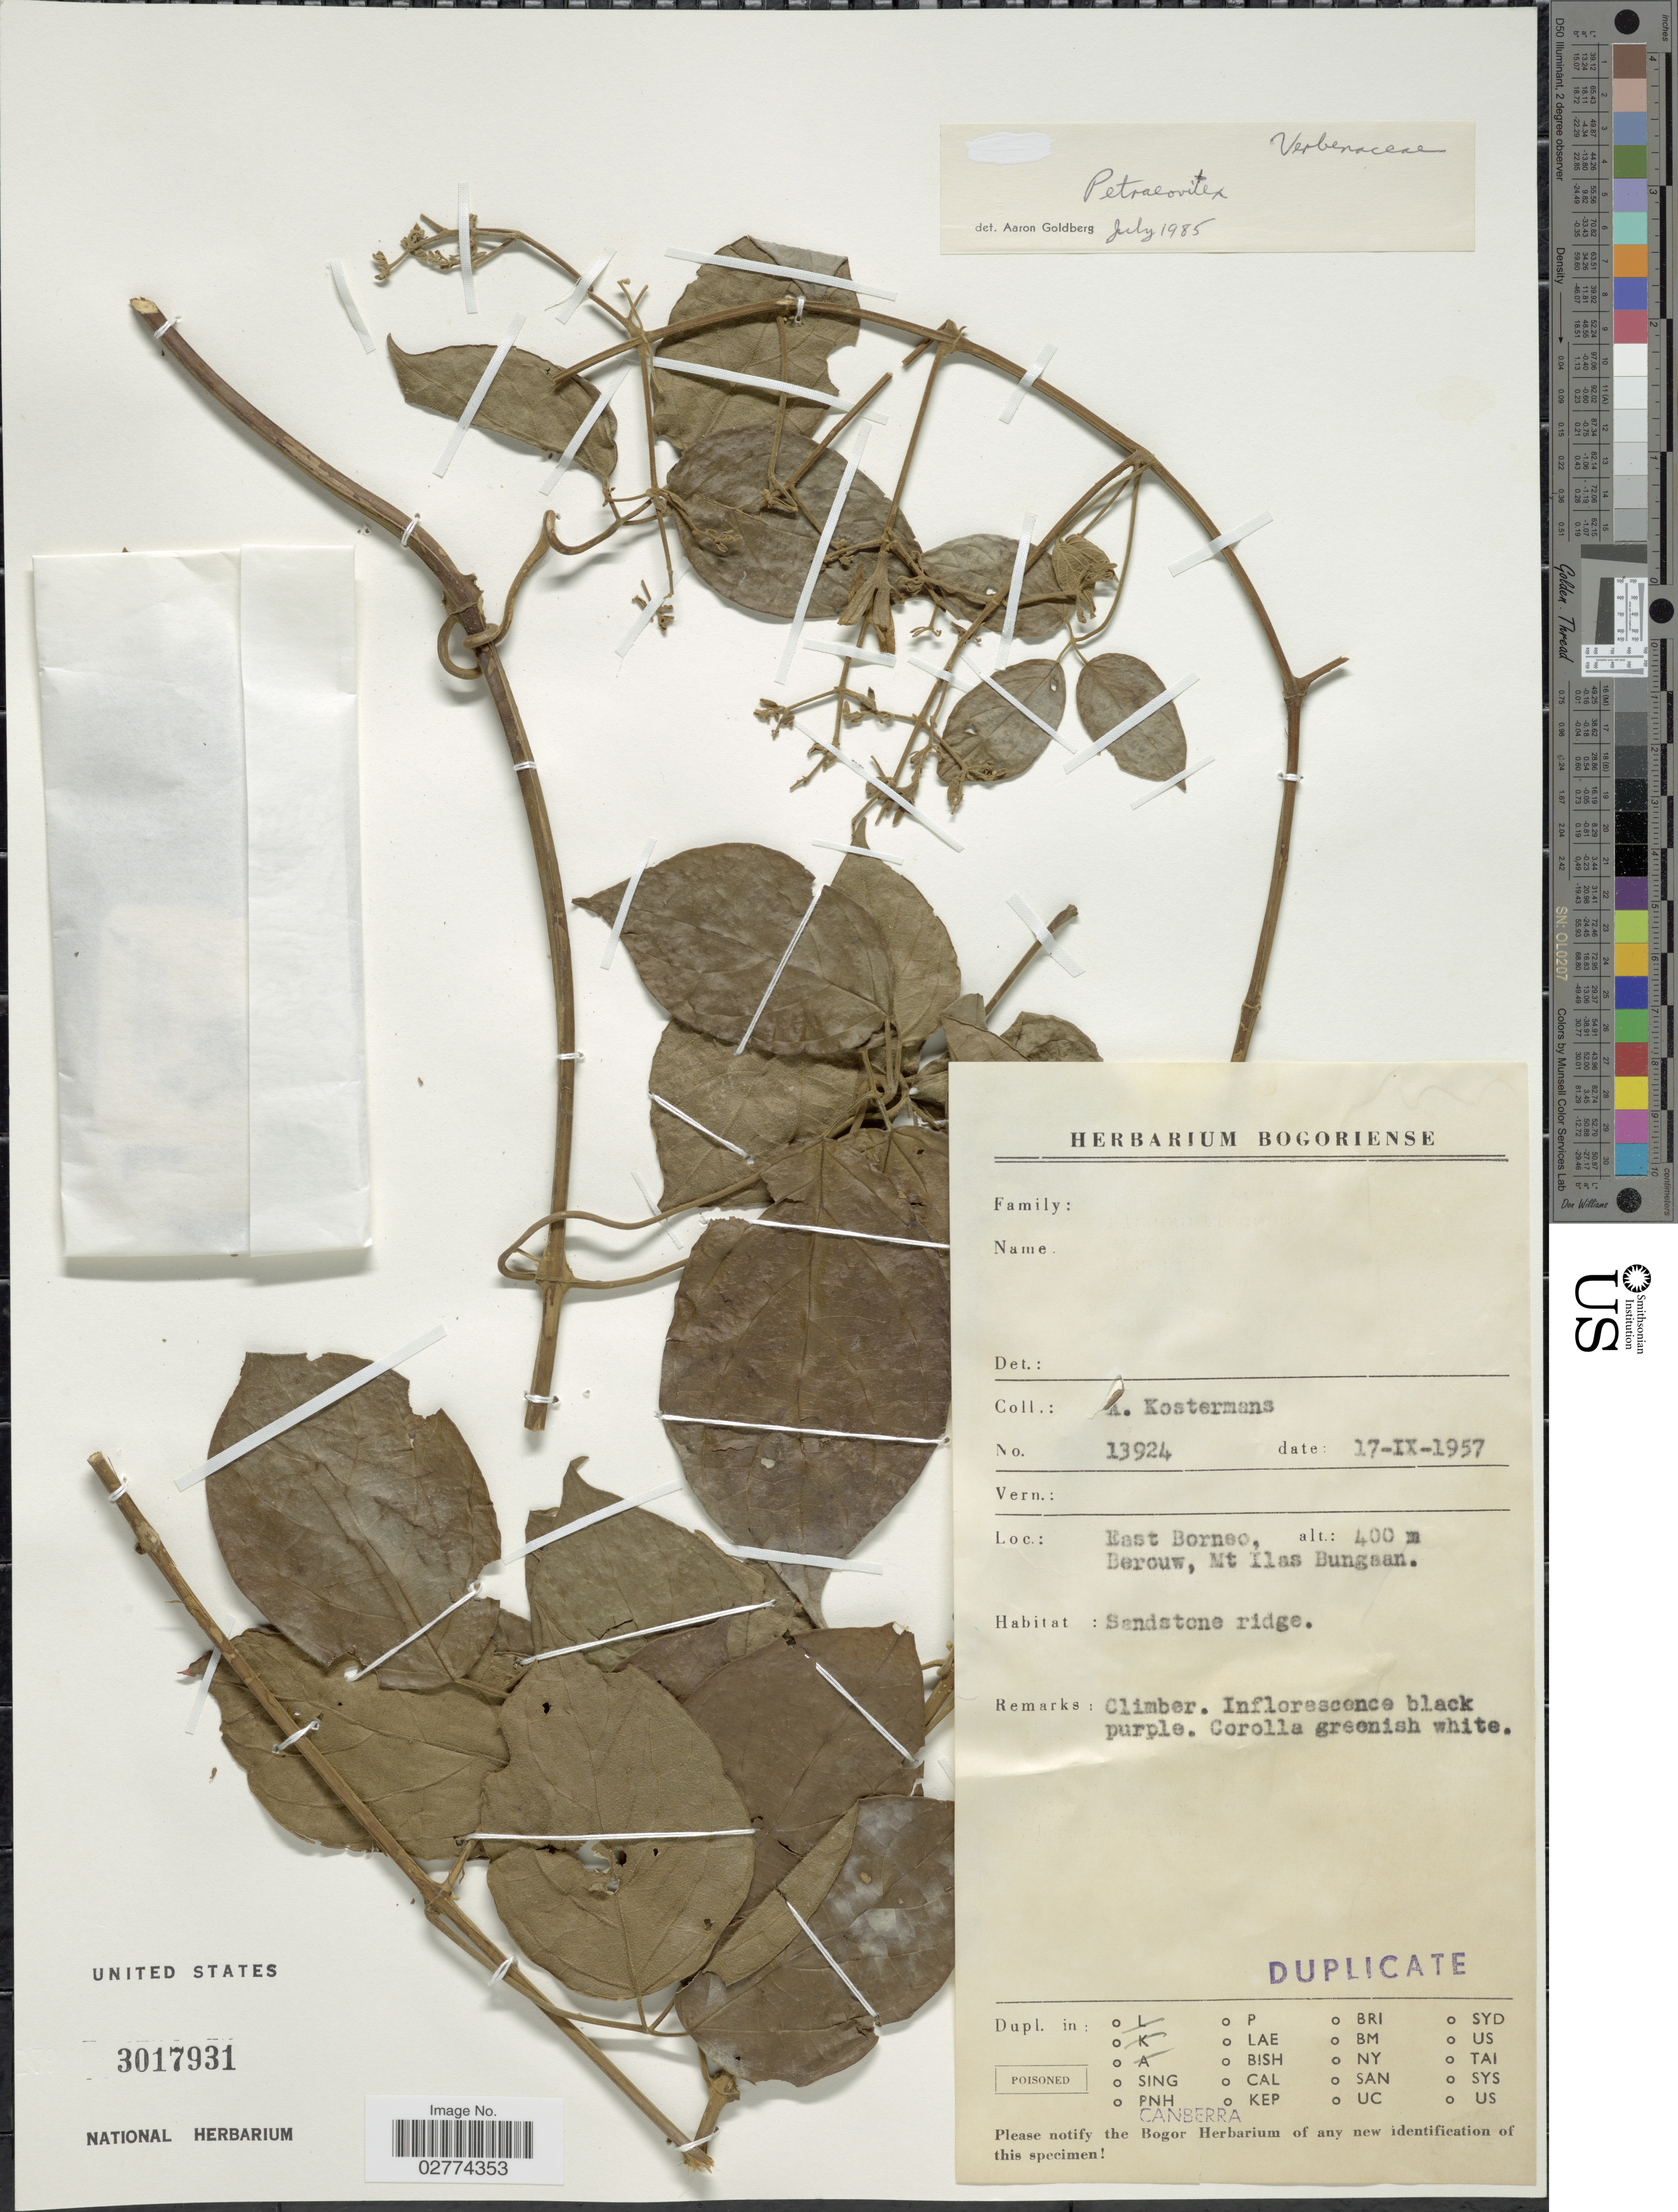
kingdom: Plantae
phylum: Tracheophyta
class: Magnoliopsida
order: Lamiales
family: Lamiaceae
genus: Petraeovitex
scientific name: Petraeovitex sp.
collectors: A. J. G. Kostermans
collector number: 13924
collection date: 1957-09-17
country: Indonesia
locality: East Borneo, Berouw, Mt Ilas Bungaan.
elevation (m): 400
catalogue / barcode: US 3017931